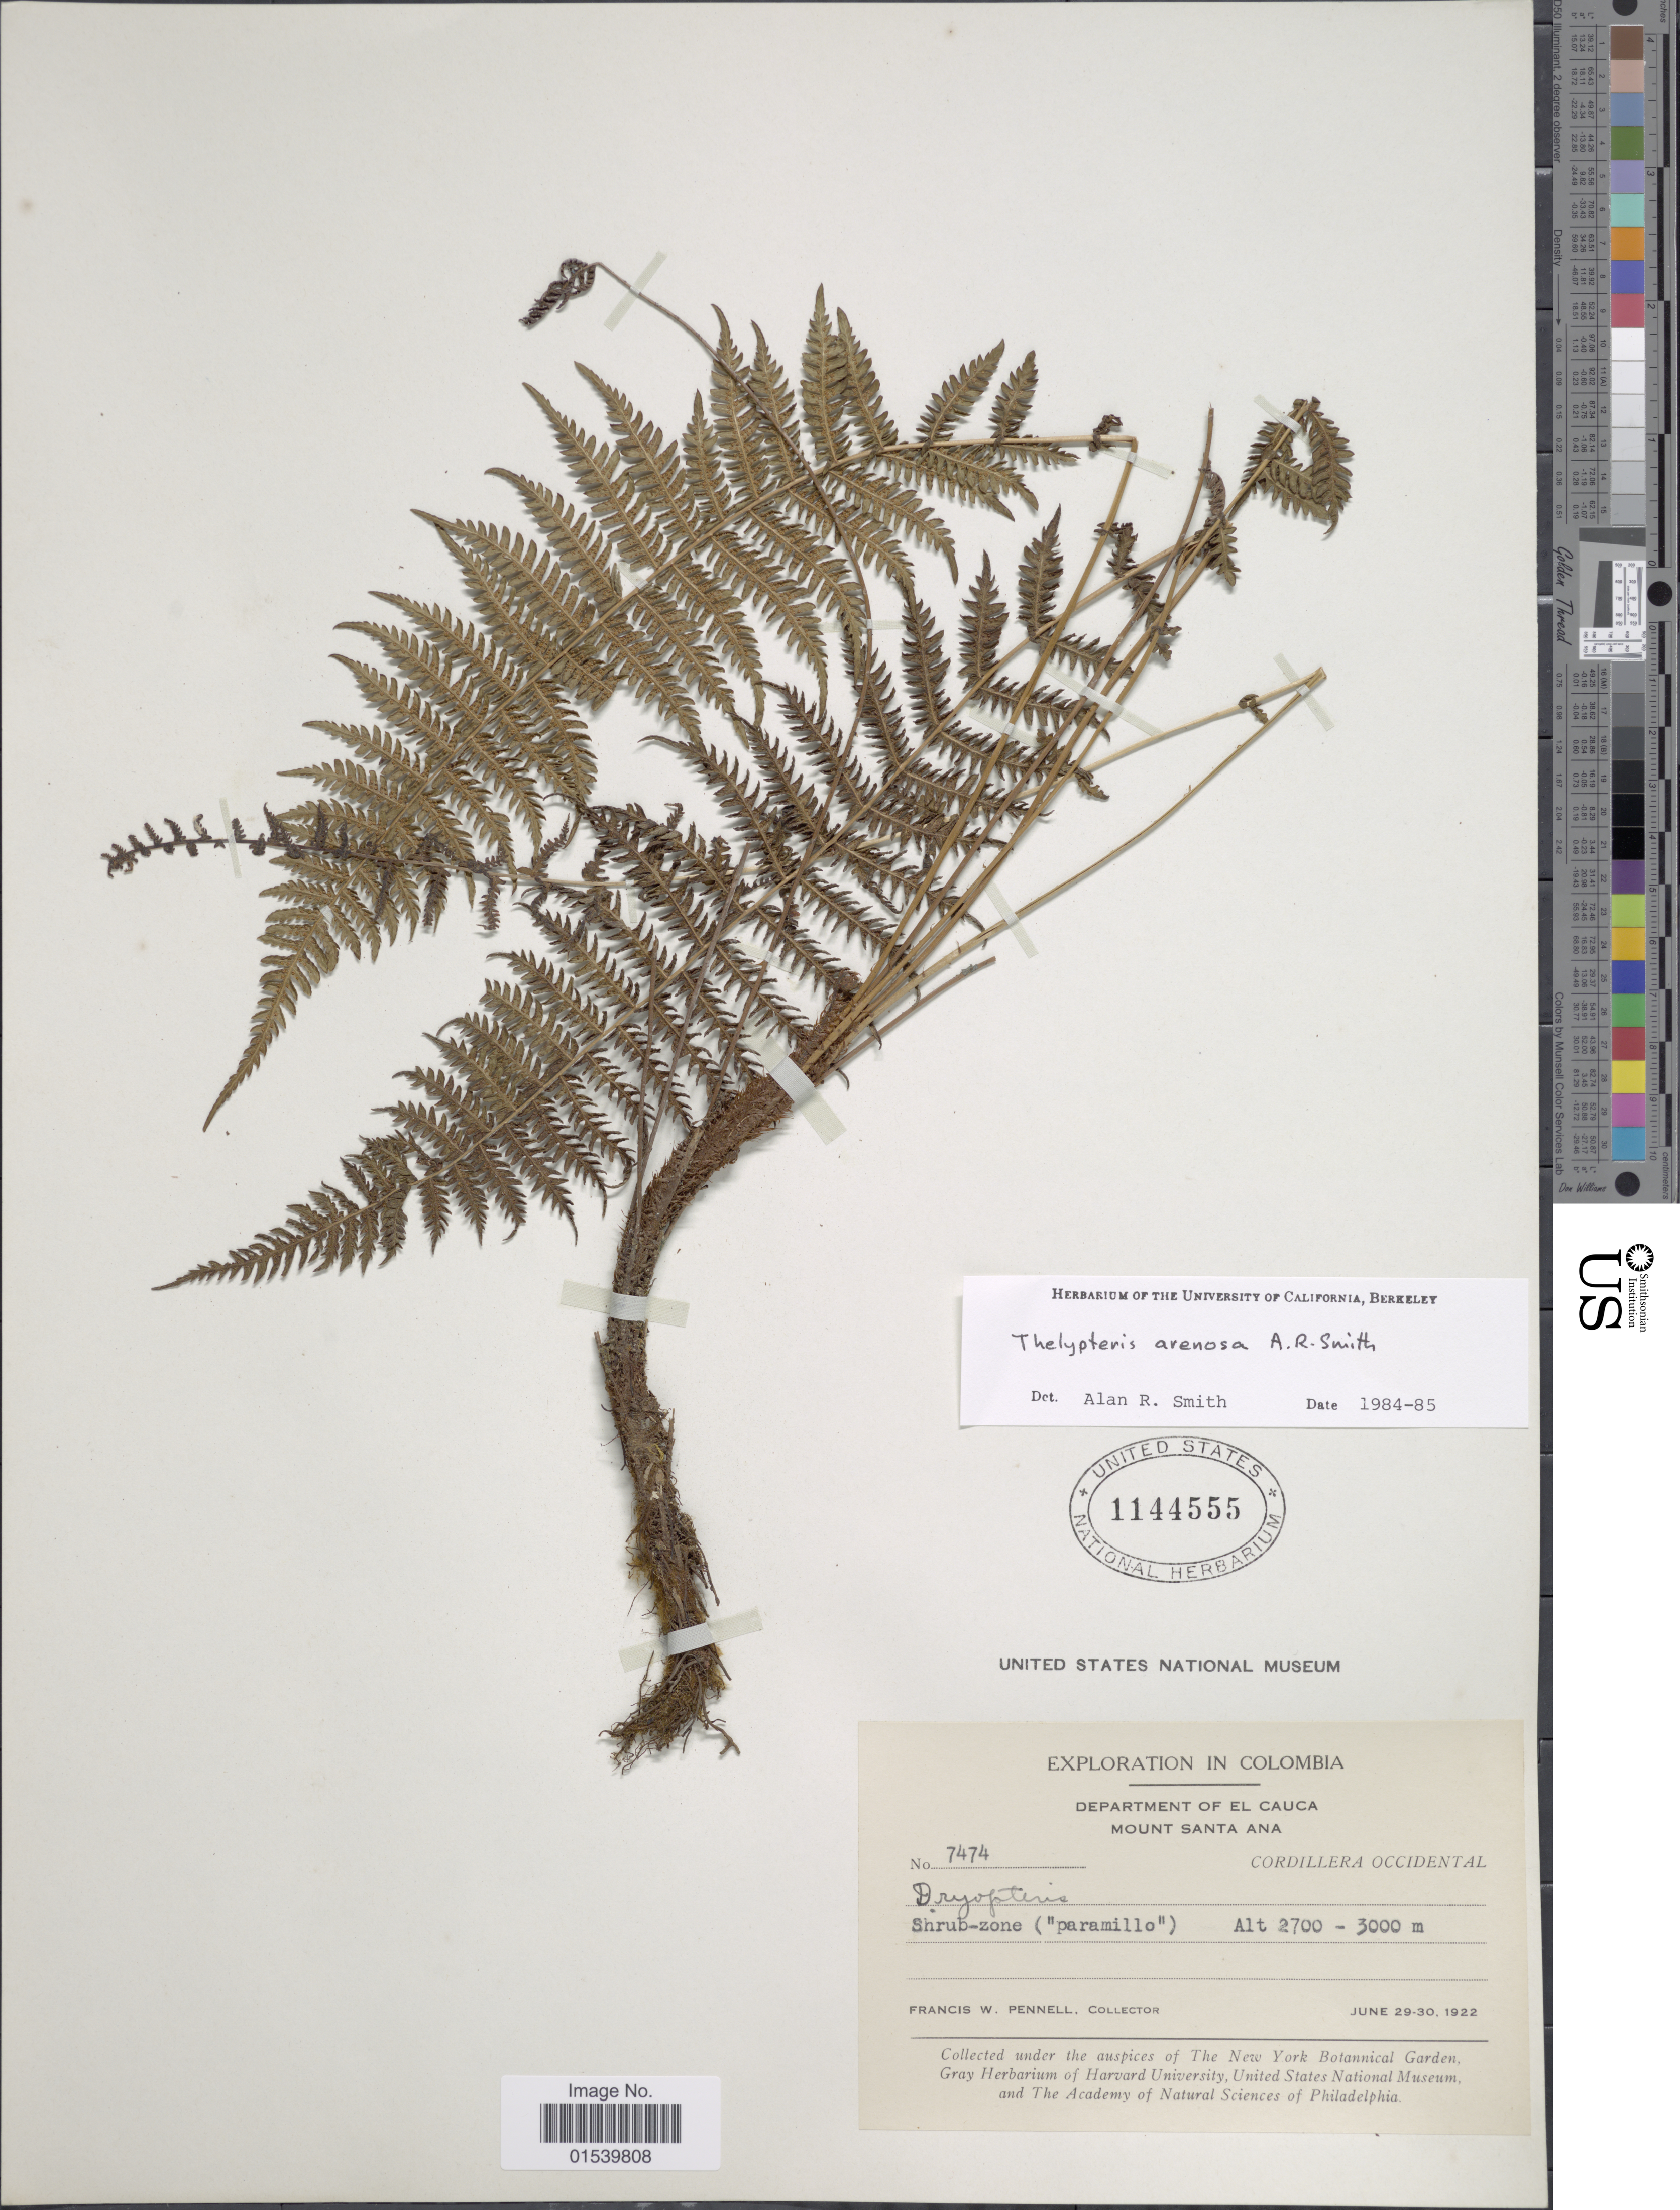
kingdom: Plantae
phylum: Tracheophyta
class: Polypodiopsida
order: Polypodiales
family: Thelypteridaceae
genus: Amauropelta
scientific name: Amauropelta arenosa (A.R. Sm.) comb. nov., ined. 2015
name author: (A.R. Sm.)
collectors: F. W. Pennell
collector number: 7474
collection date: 1922-06-29/1922-06-30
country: Colombia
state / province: Valle del Cauca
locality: Department of El Cauca Mount Santa Ana, Cordillera Occidental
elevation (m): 2700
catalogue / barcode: US 1144555